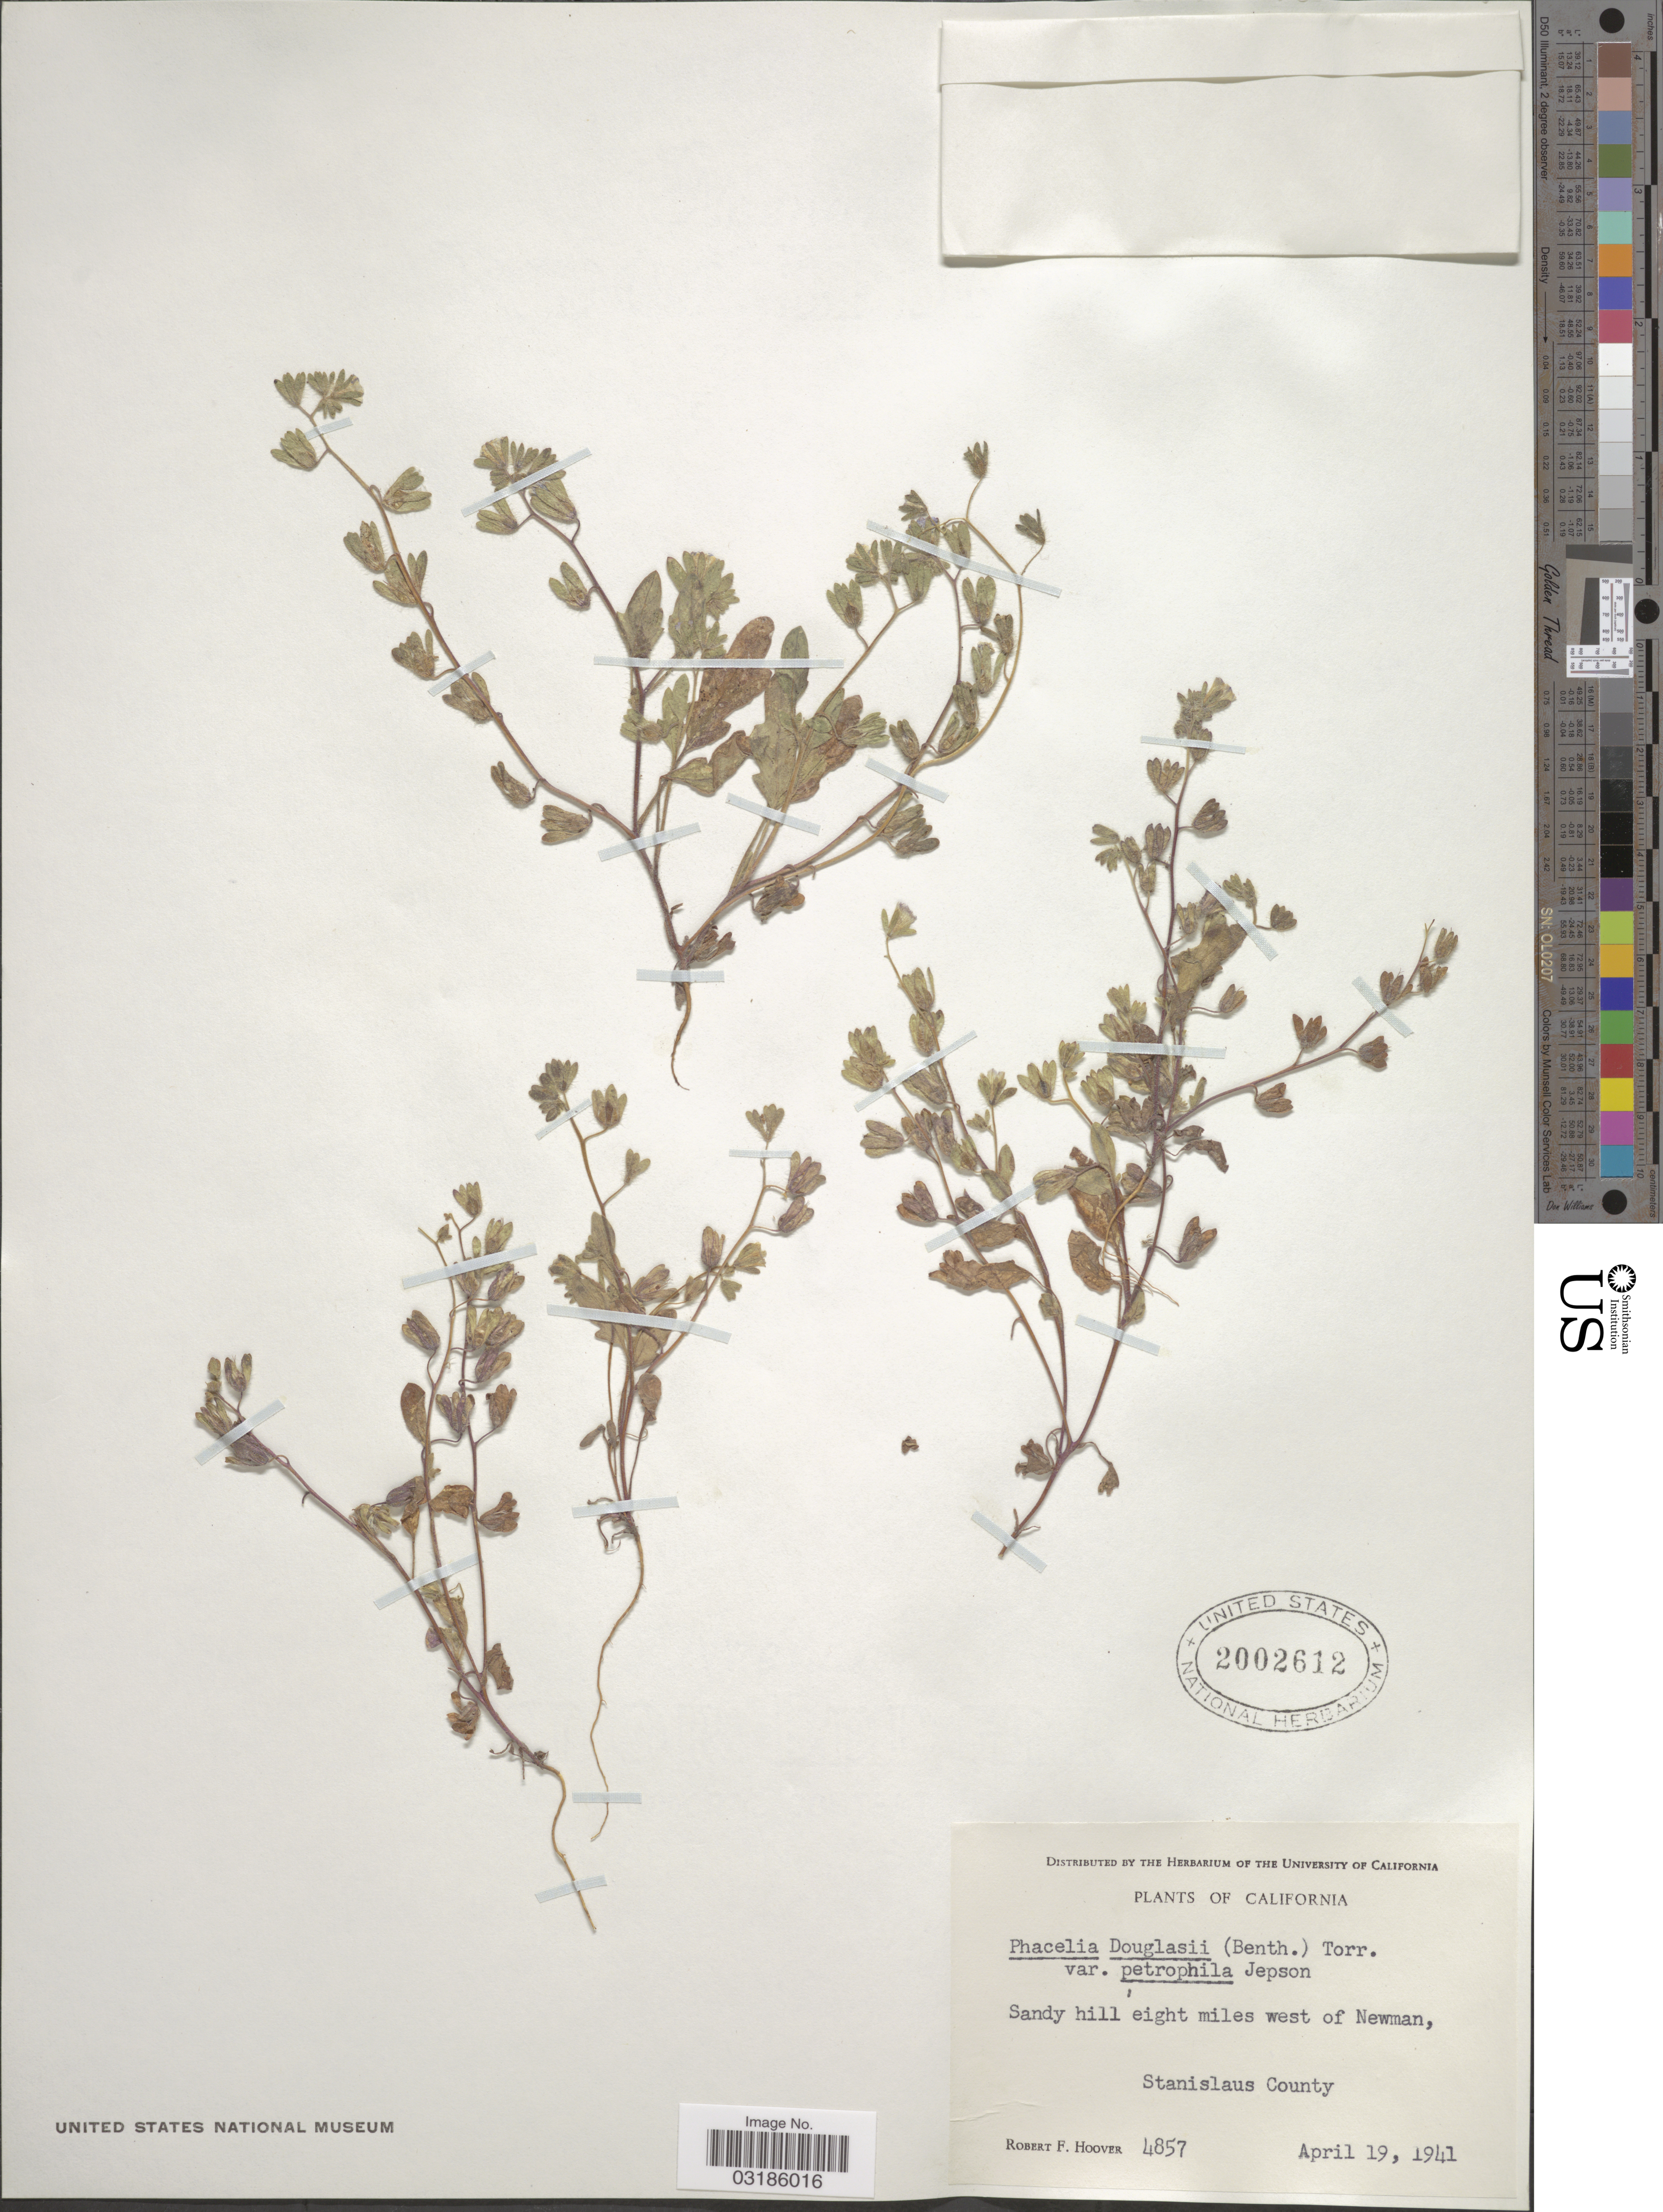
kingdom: Plantae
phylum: Tracheophyta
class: Magnoliopsida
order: Boraginales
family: Hydrophyllaceae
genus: Phacelia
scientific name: Phacelia douglasii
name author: (Benth.) Torr.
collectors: R. F. Hoover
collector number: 4857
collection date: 1941-04-19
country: United States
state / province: California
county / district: Stanislaus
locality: Sandy hill eight miles west of Newman, Stanislaus County.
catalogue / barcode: US 2002612